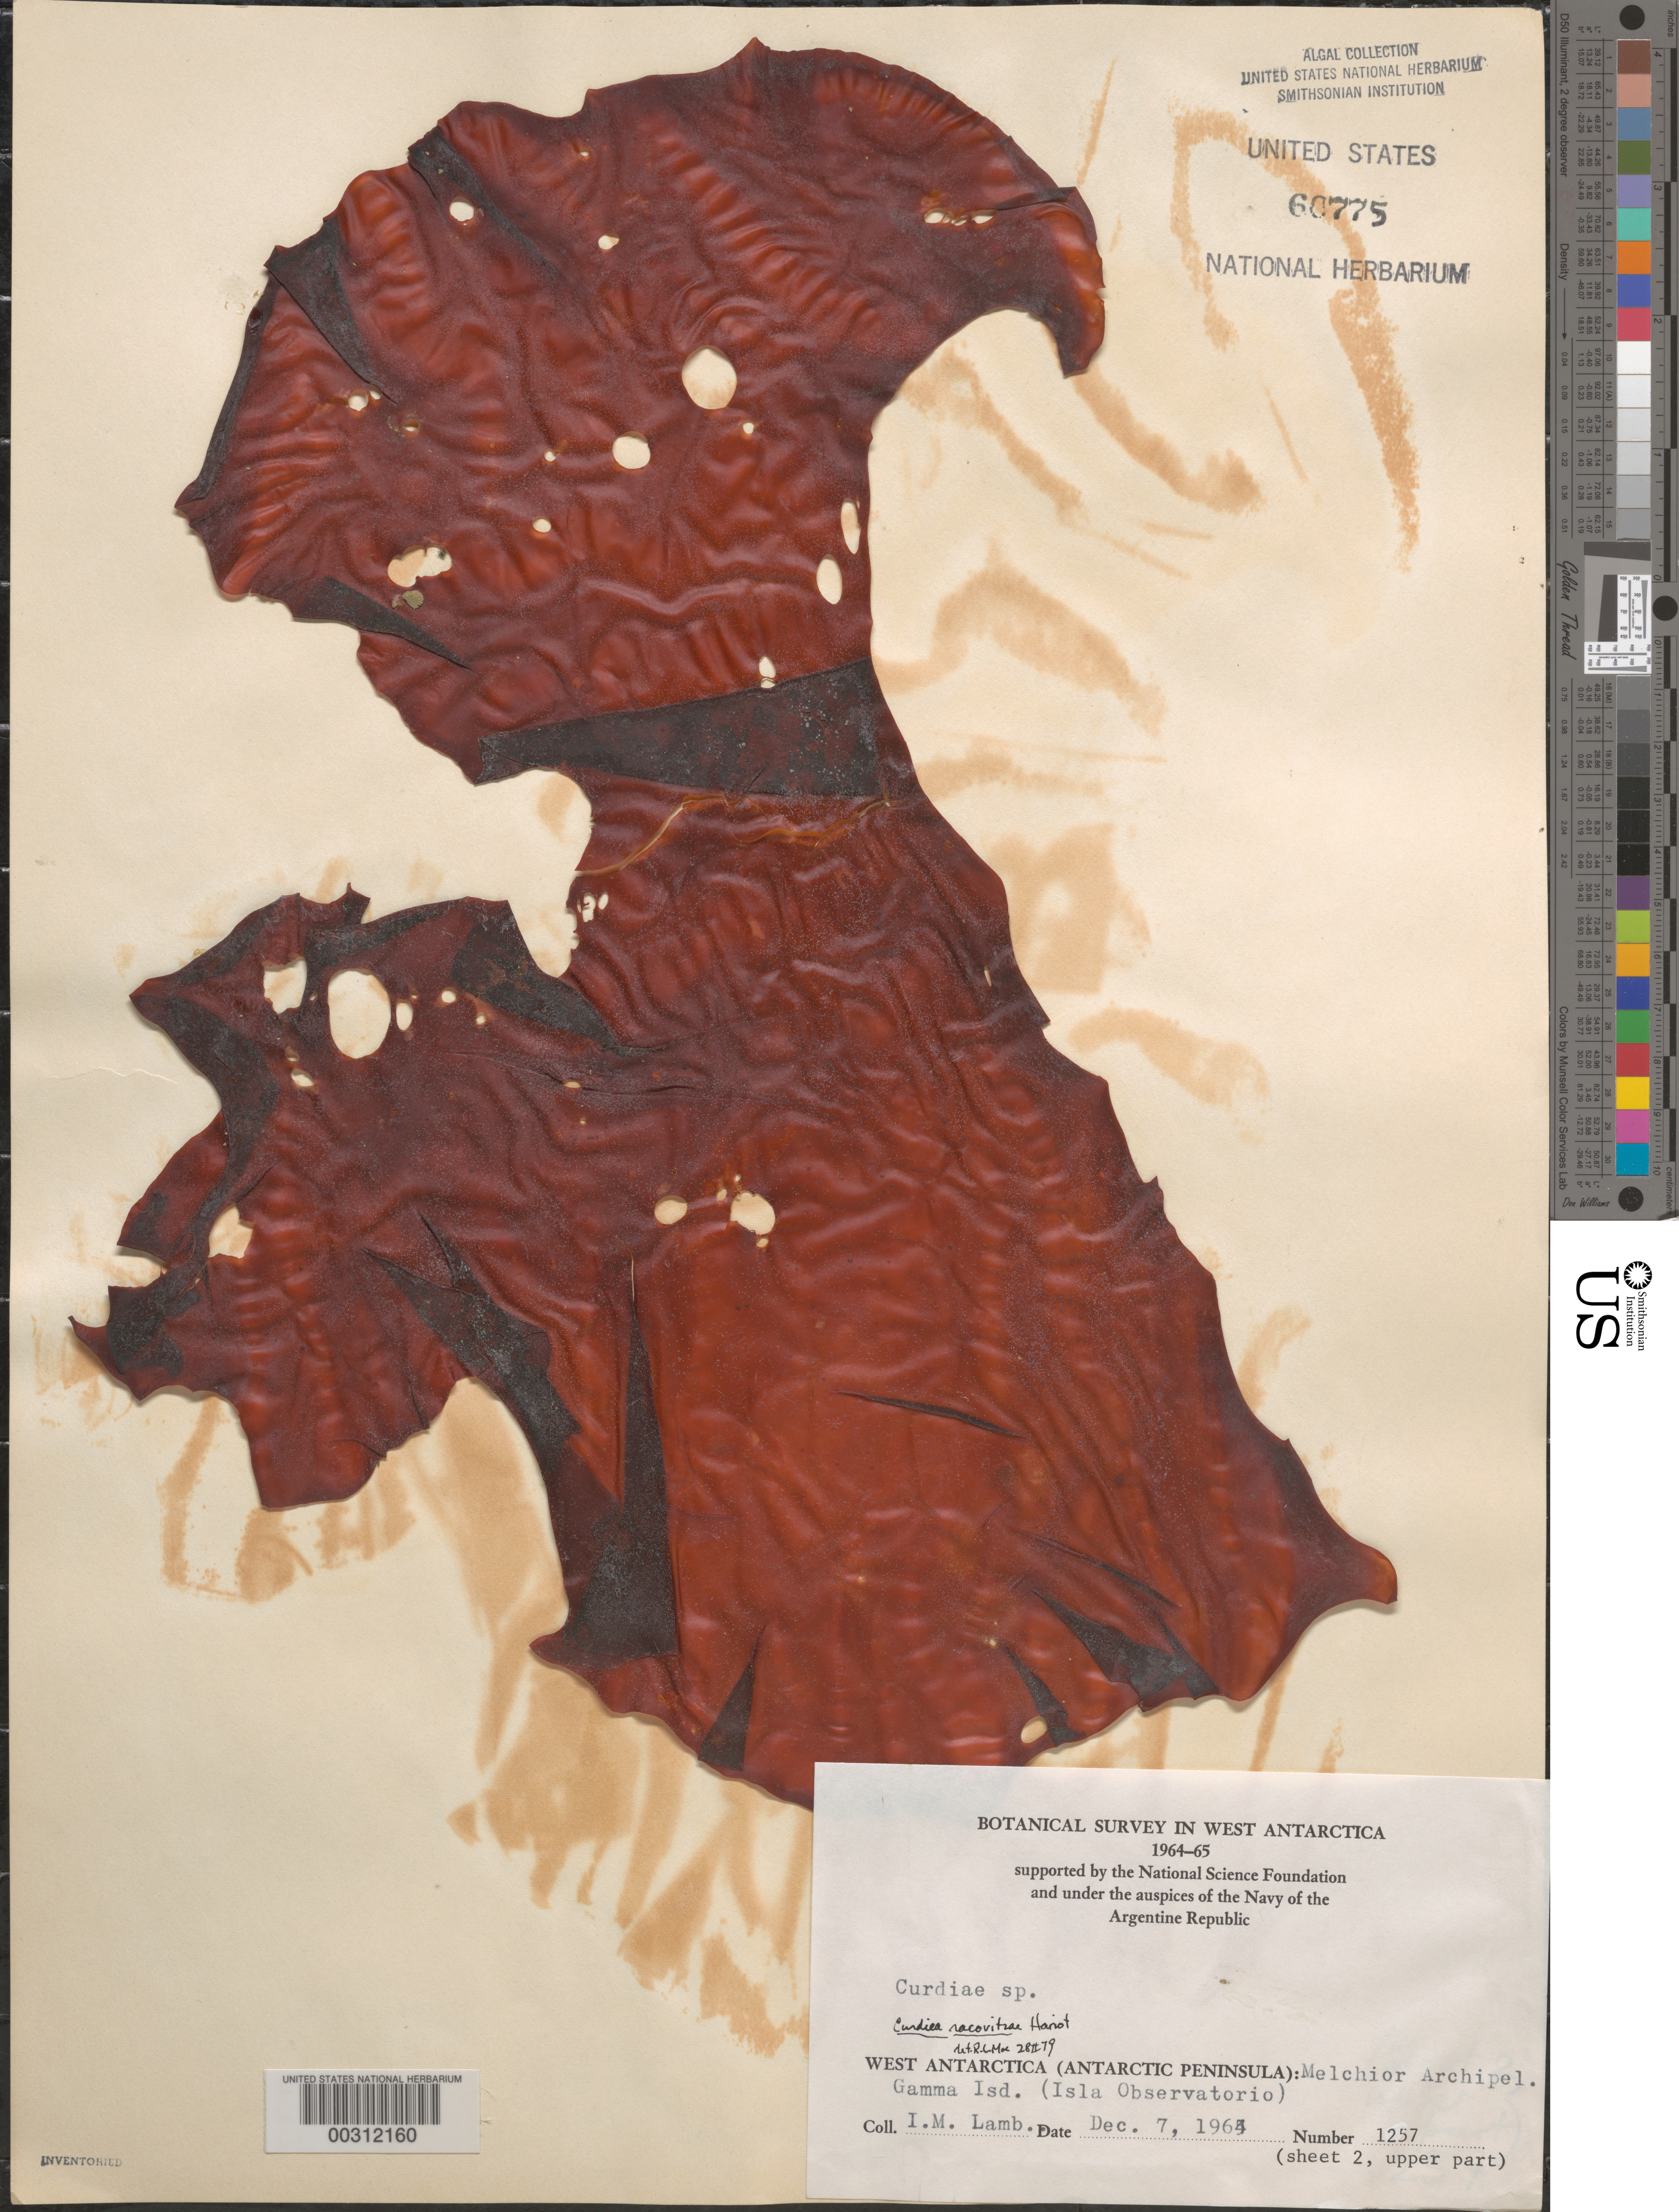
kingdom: Plantae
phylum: Rhodophyta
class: Florideophyceae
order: Gracilariales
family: Gracilariaceae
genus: Curdiea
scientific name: Curdiea racovitzae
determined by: Moe, R. L.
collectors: I. M. Lamb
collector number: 1257-2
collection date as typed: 07 Dec 1964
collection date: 1964-12-07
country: Antarctica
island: Gamma Island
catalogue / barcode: US 60775